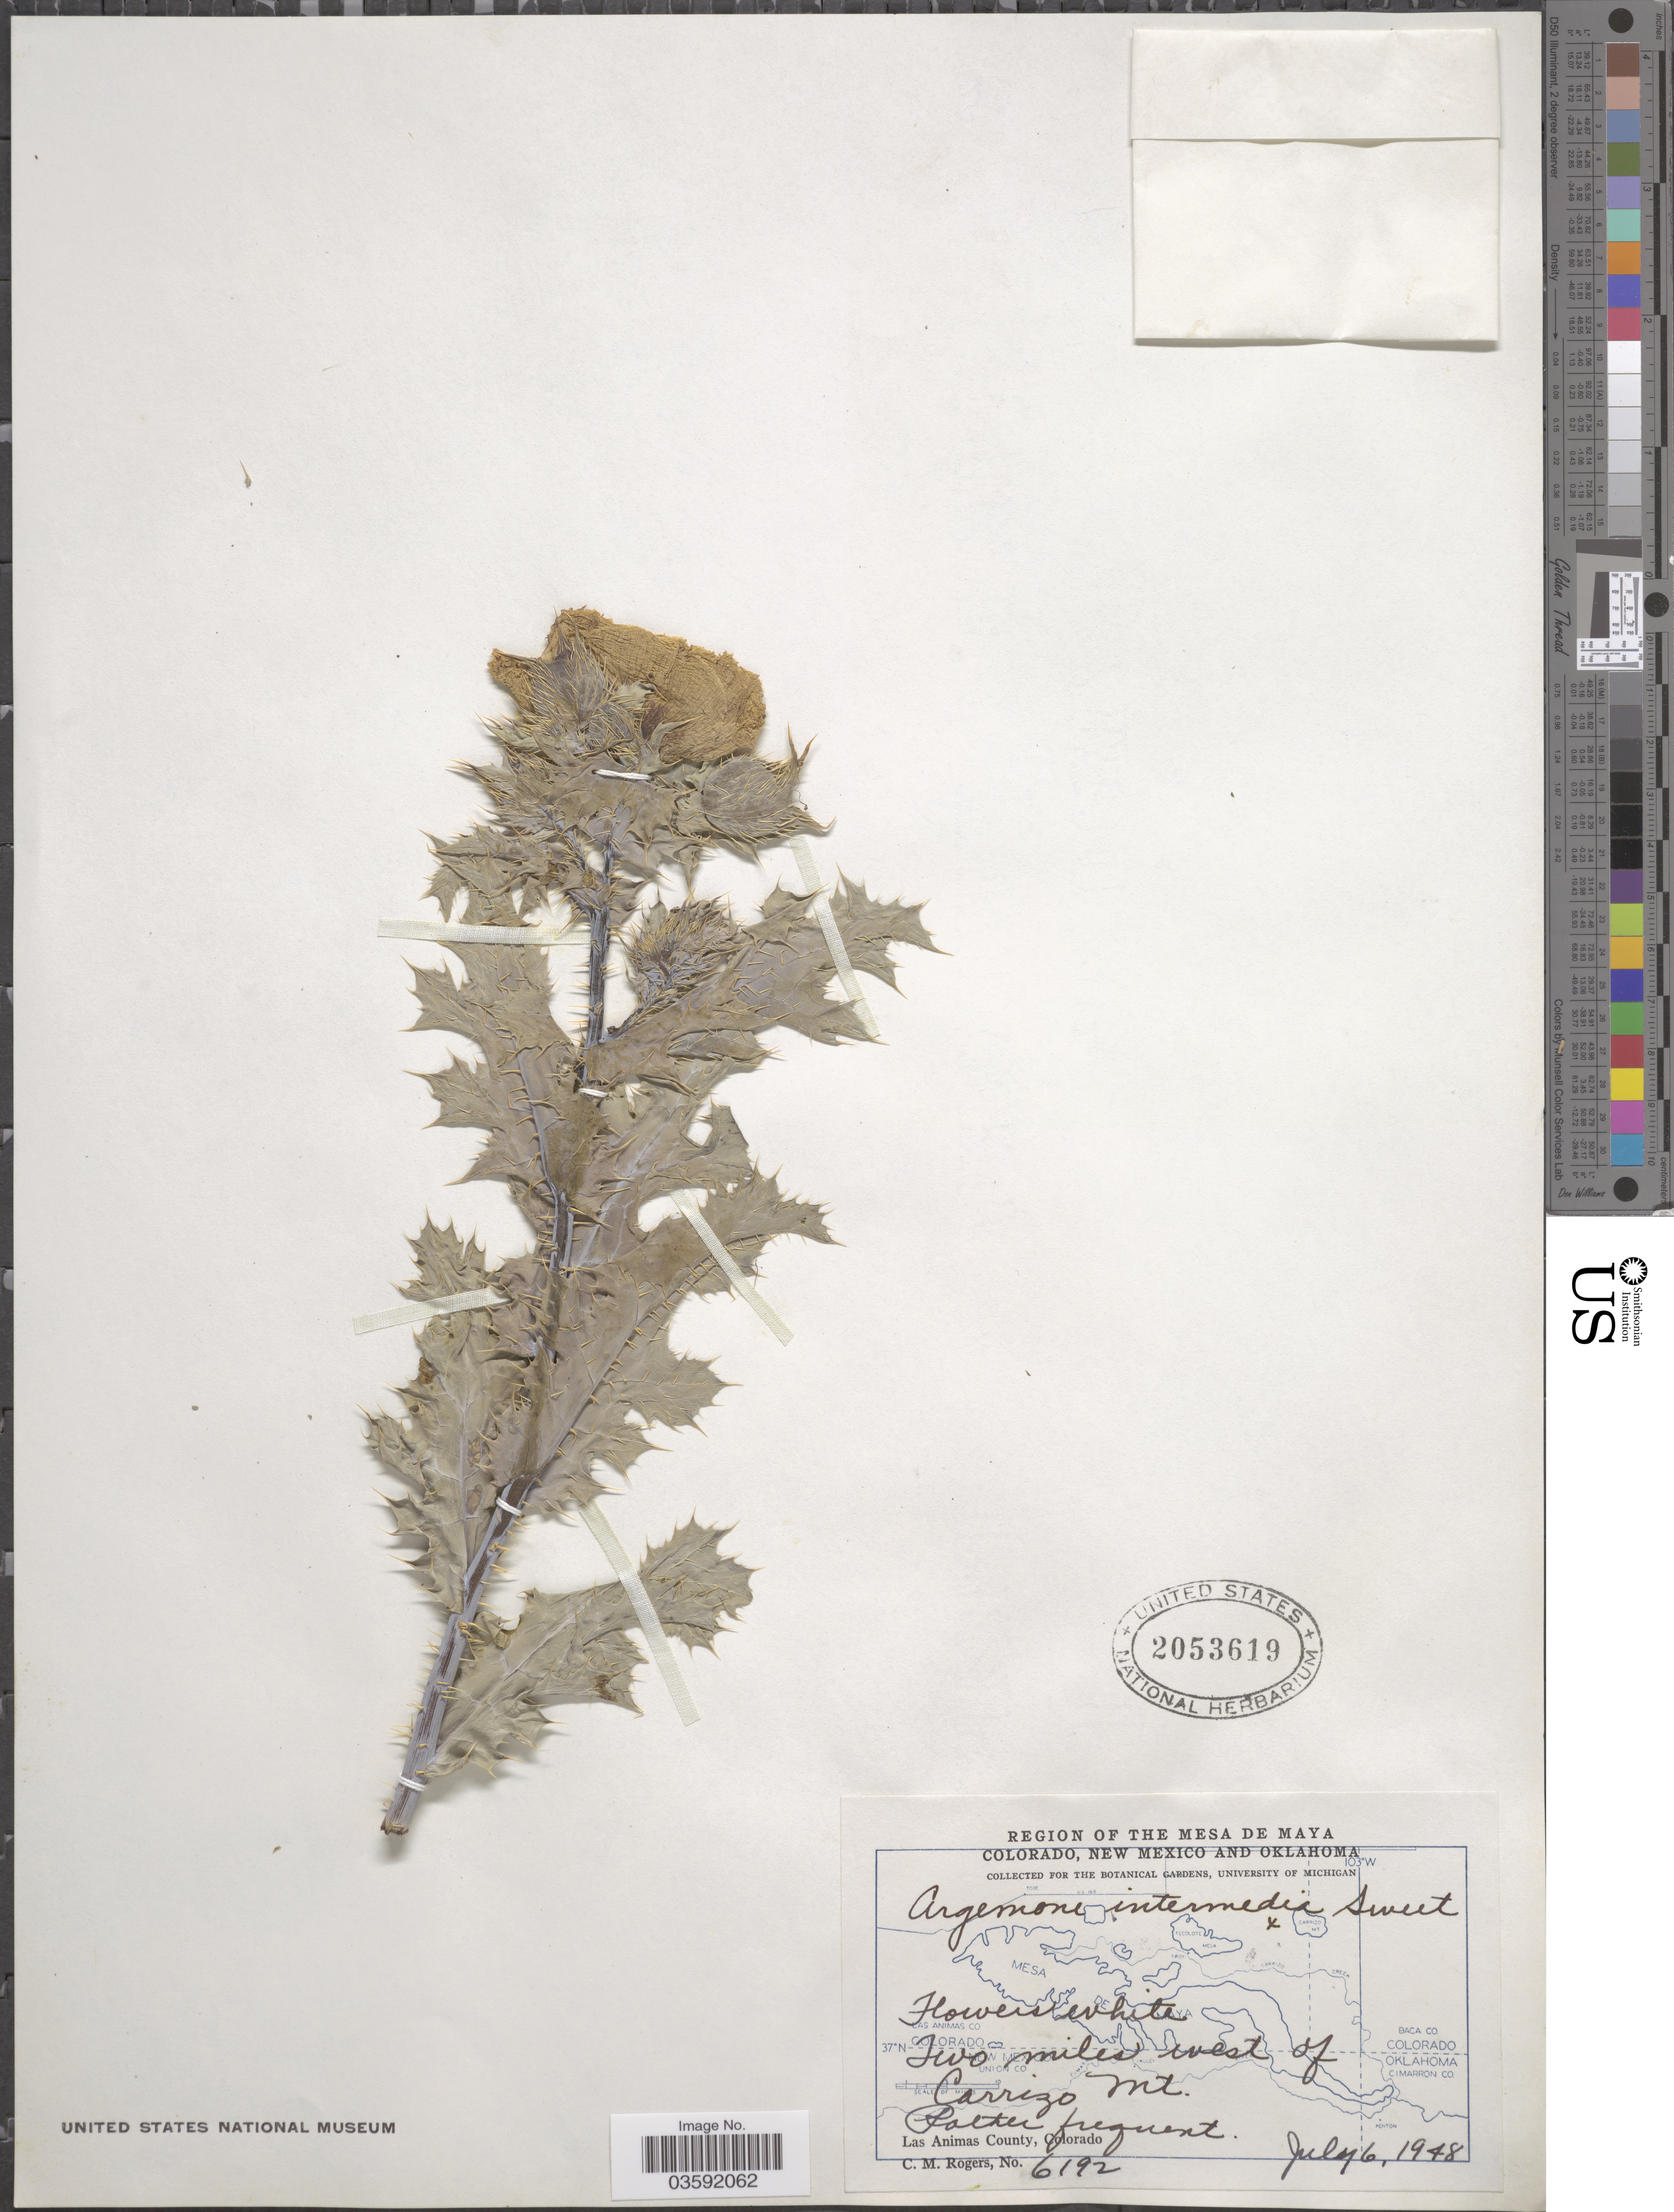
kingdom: Plantae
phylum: Tracheophyta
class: Magnoliopsida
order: Ranunculales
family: Papaveraceae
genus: Argemone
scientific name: Argemone polyanthemos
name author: (Fedde) G.B. Ownbey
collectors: C. M. Rogers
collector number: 6192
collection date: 1948-07-06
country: United States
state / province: Colorado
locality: The Mesa de Maya. Two miles west of Carrizo Mt. Las Animas County.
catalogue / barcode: US 2053619